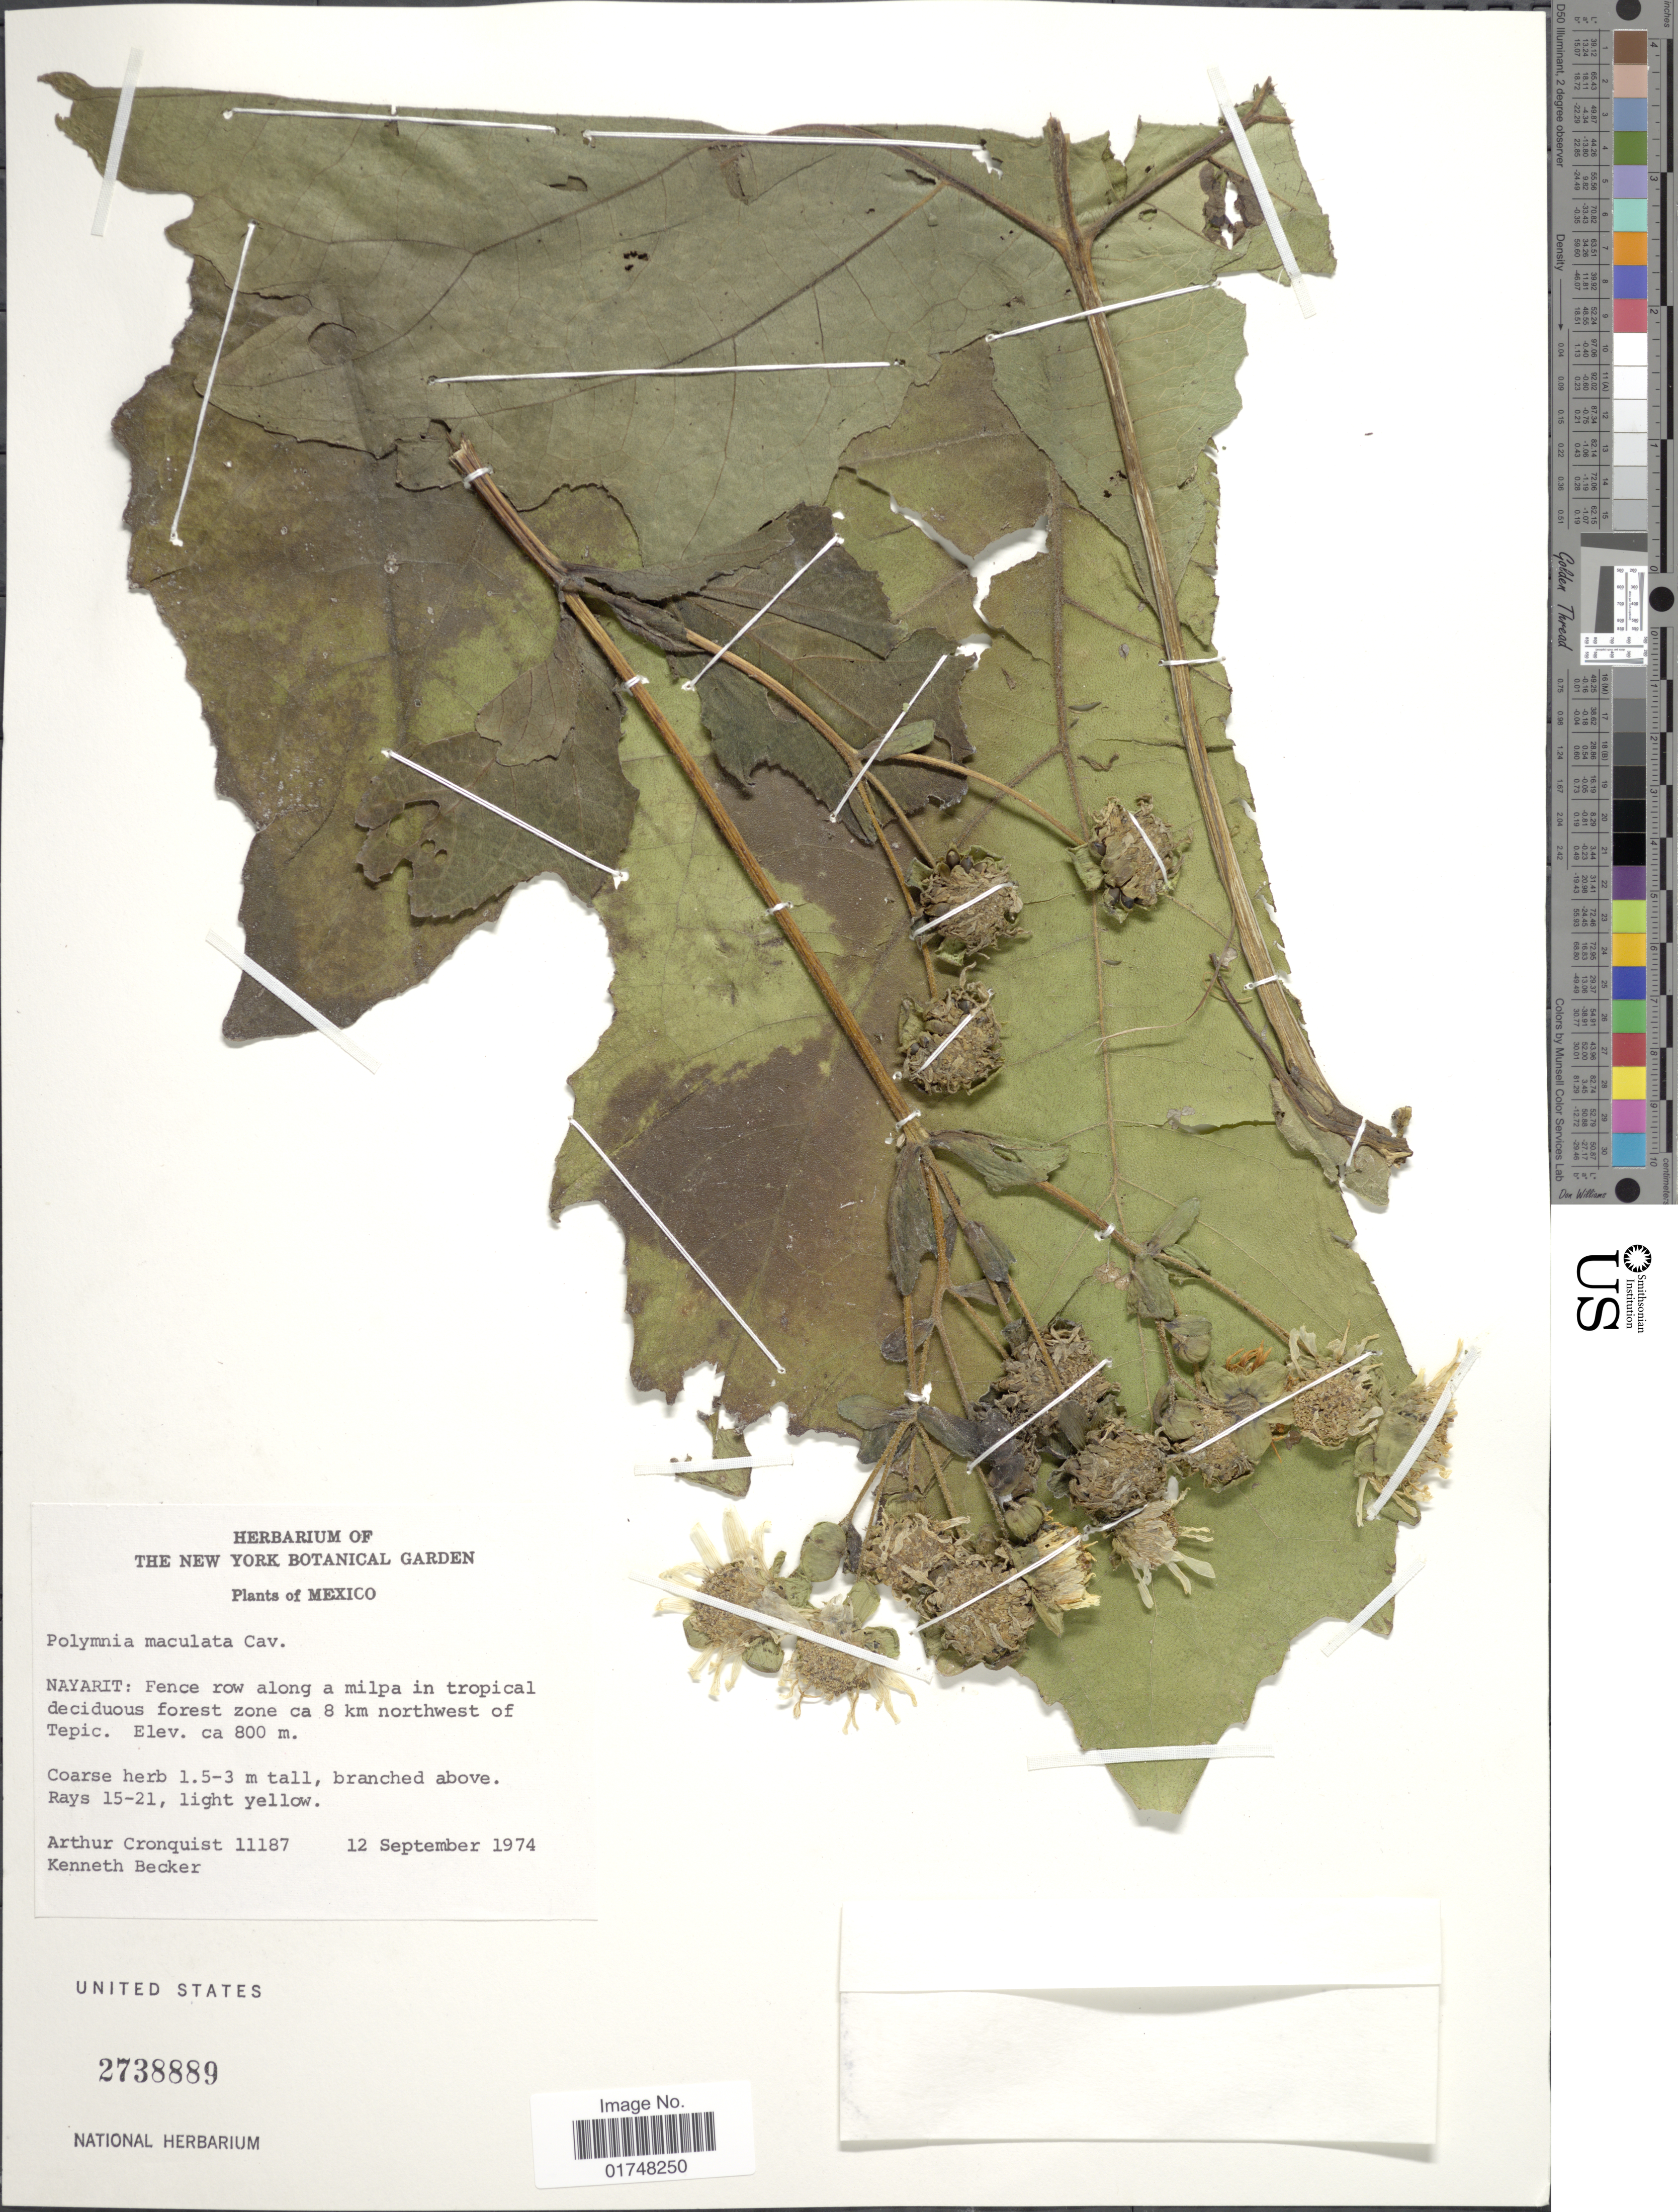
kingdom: Plantae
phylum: Tracheophyta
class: Magnoliopsida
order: Asterales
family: Asteraceae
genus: Smallanthus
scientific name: Smallanthus maculatus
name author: (Cav.) H. Rob.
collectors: A. J. Cronquist & K. M. Becker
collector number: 11187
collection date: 1974-09-12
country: Mexico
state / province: Nayarit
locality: Ca 8 km northwest of Tepic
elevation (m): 800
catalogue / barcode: US 2738889